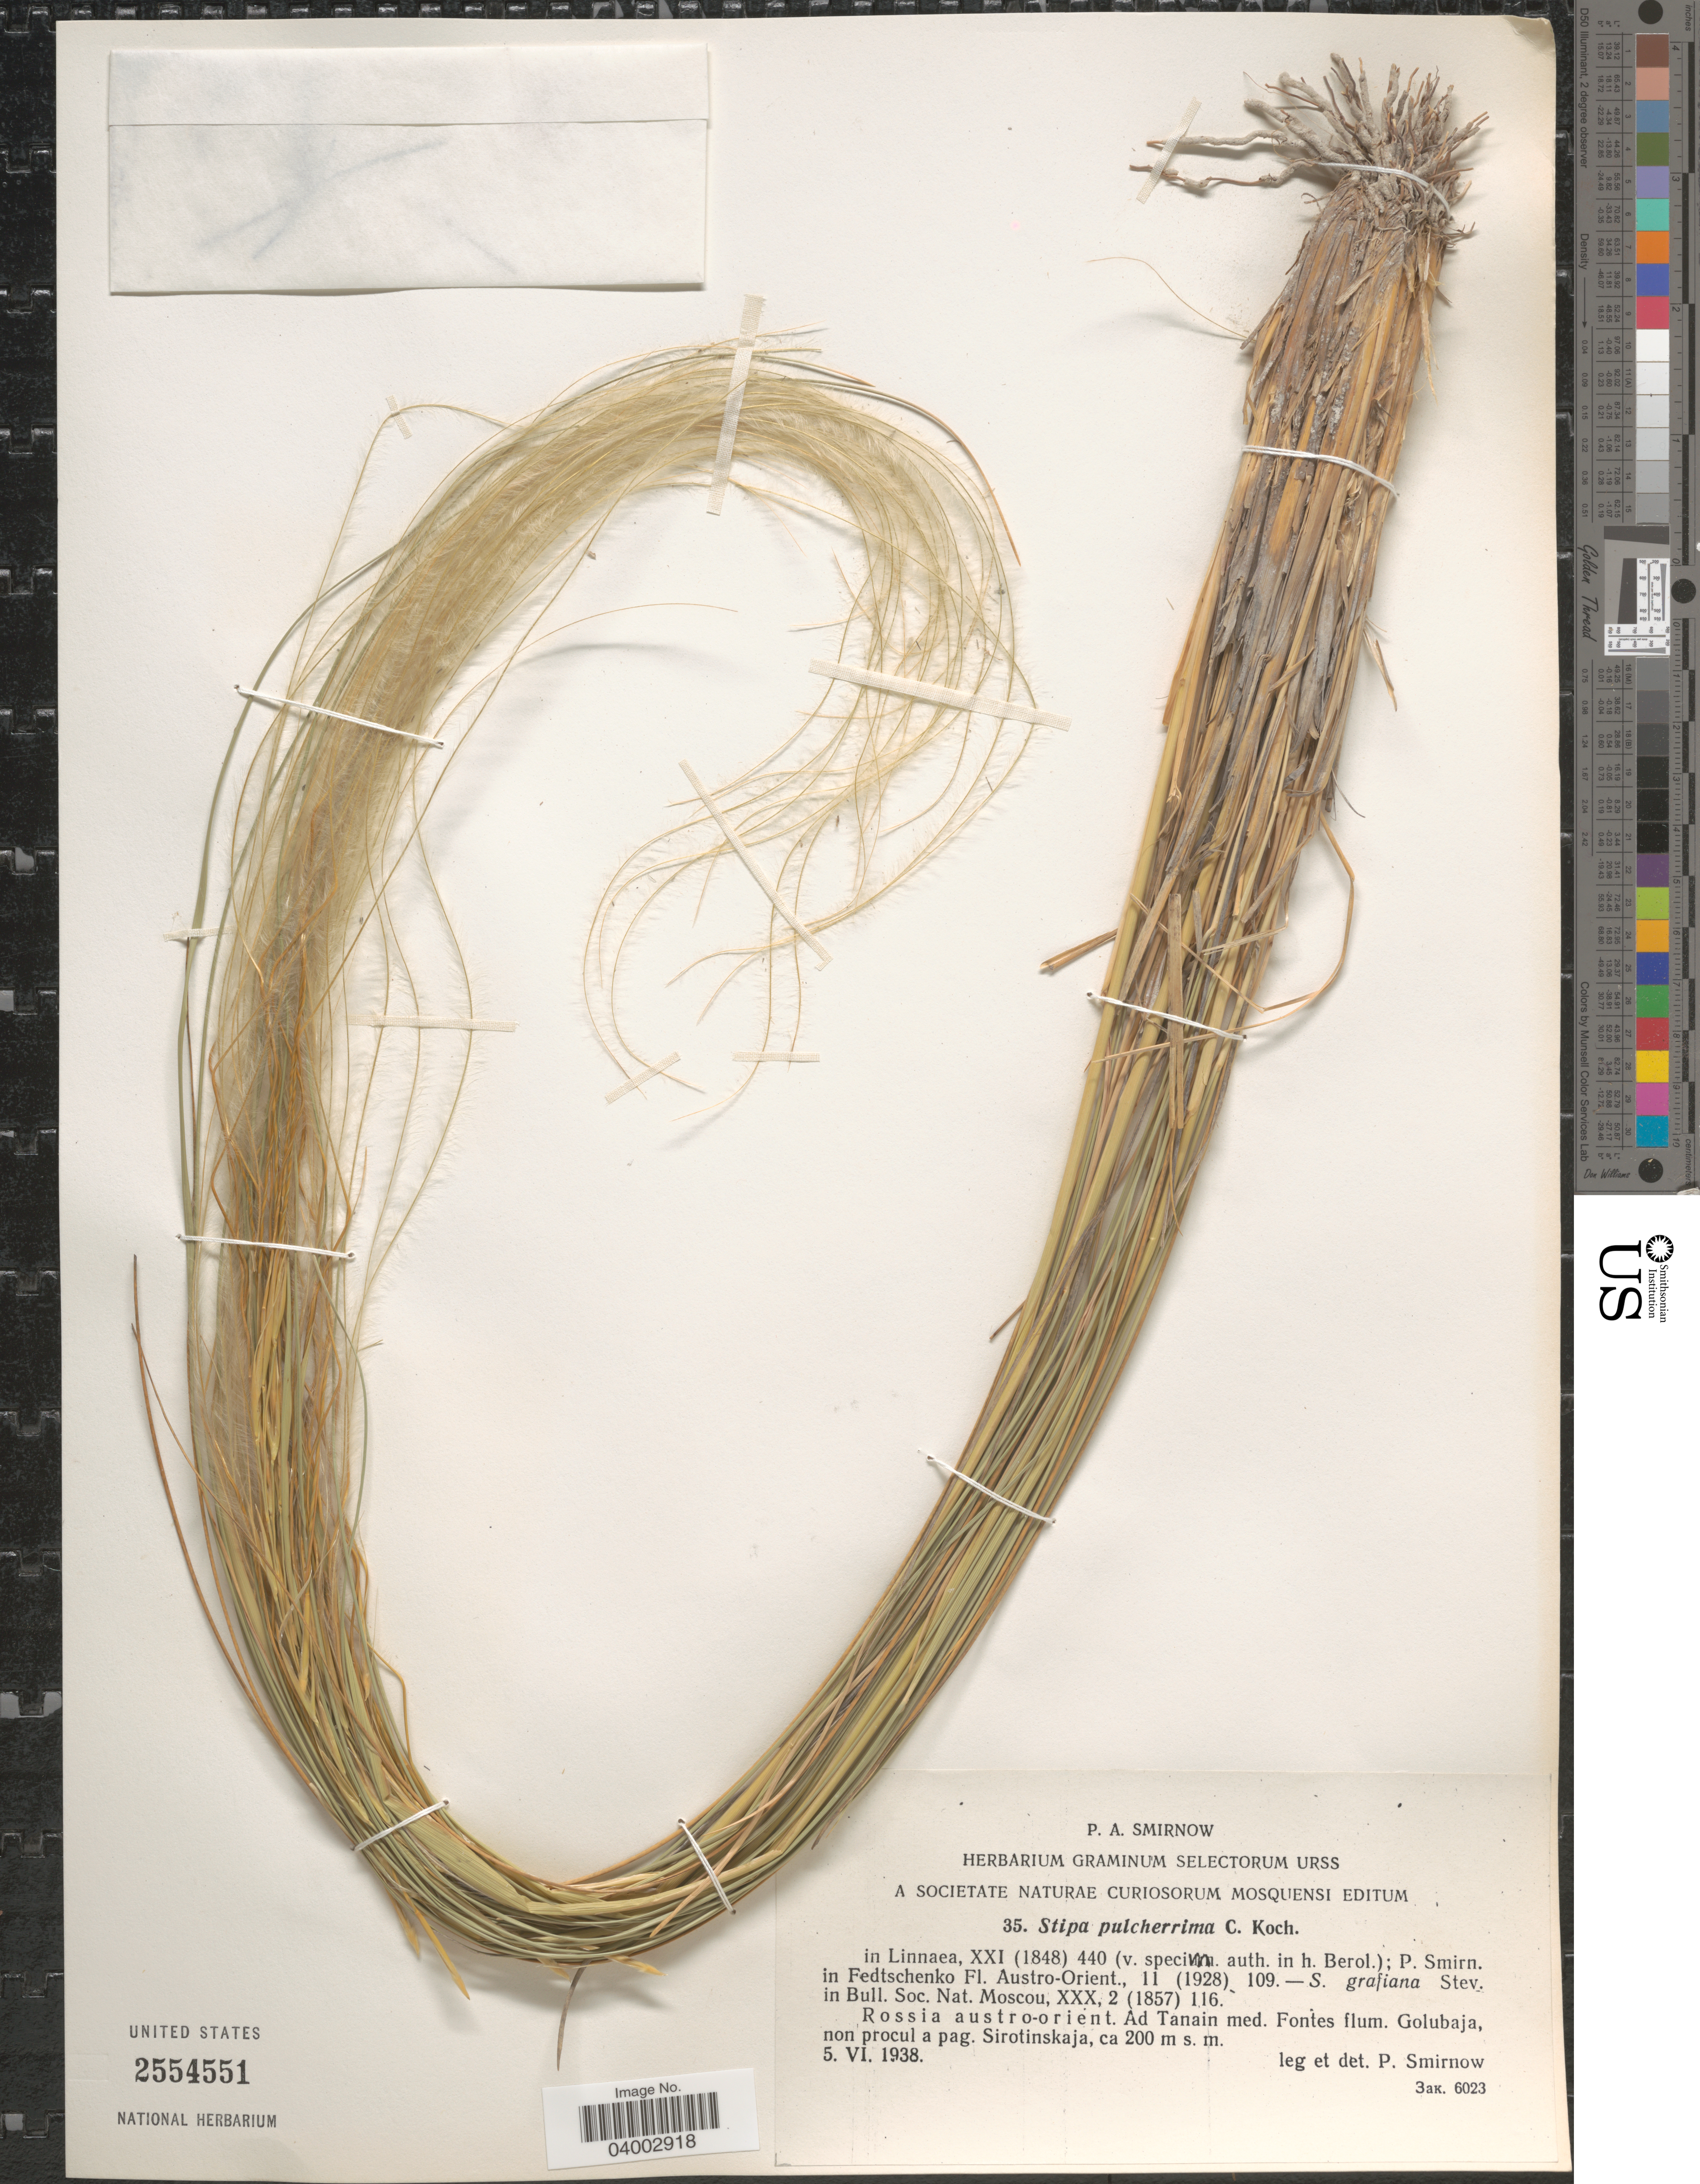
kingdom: Plantae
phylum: Tracheophyta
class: Liliopsida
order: Poales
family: Poaceae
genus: Stipa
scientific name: Stipa pulcherrima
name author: K. Koch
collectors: P. Smirnov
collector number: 35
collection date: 1938-06-05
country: Russian Federation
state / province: Volgograd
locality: Rossia austro-orient. Ad Tanain med. Fontes flum. Golubaja, non procul a pag. Sirotinskaja.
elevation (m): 200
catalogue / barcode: US 2554551